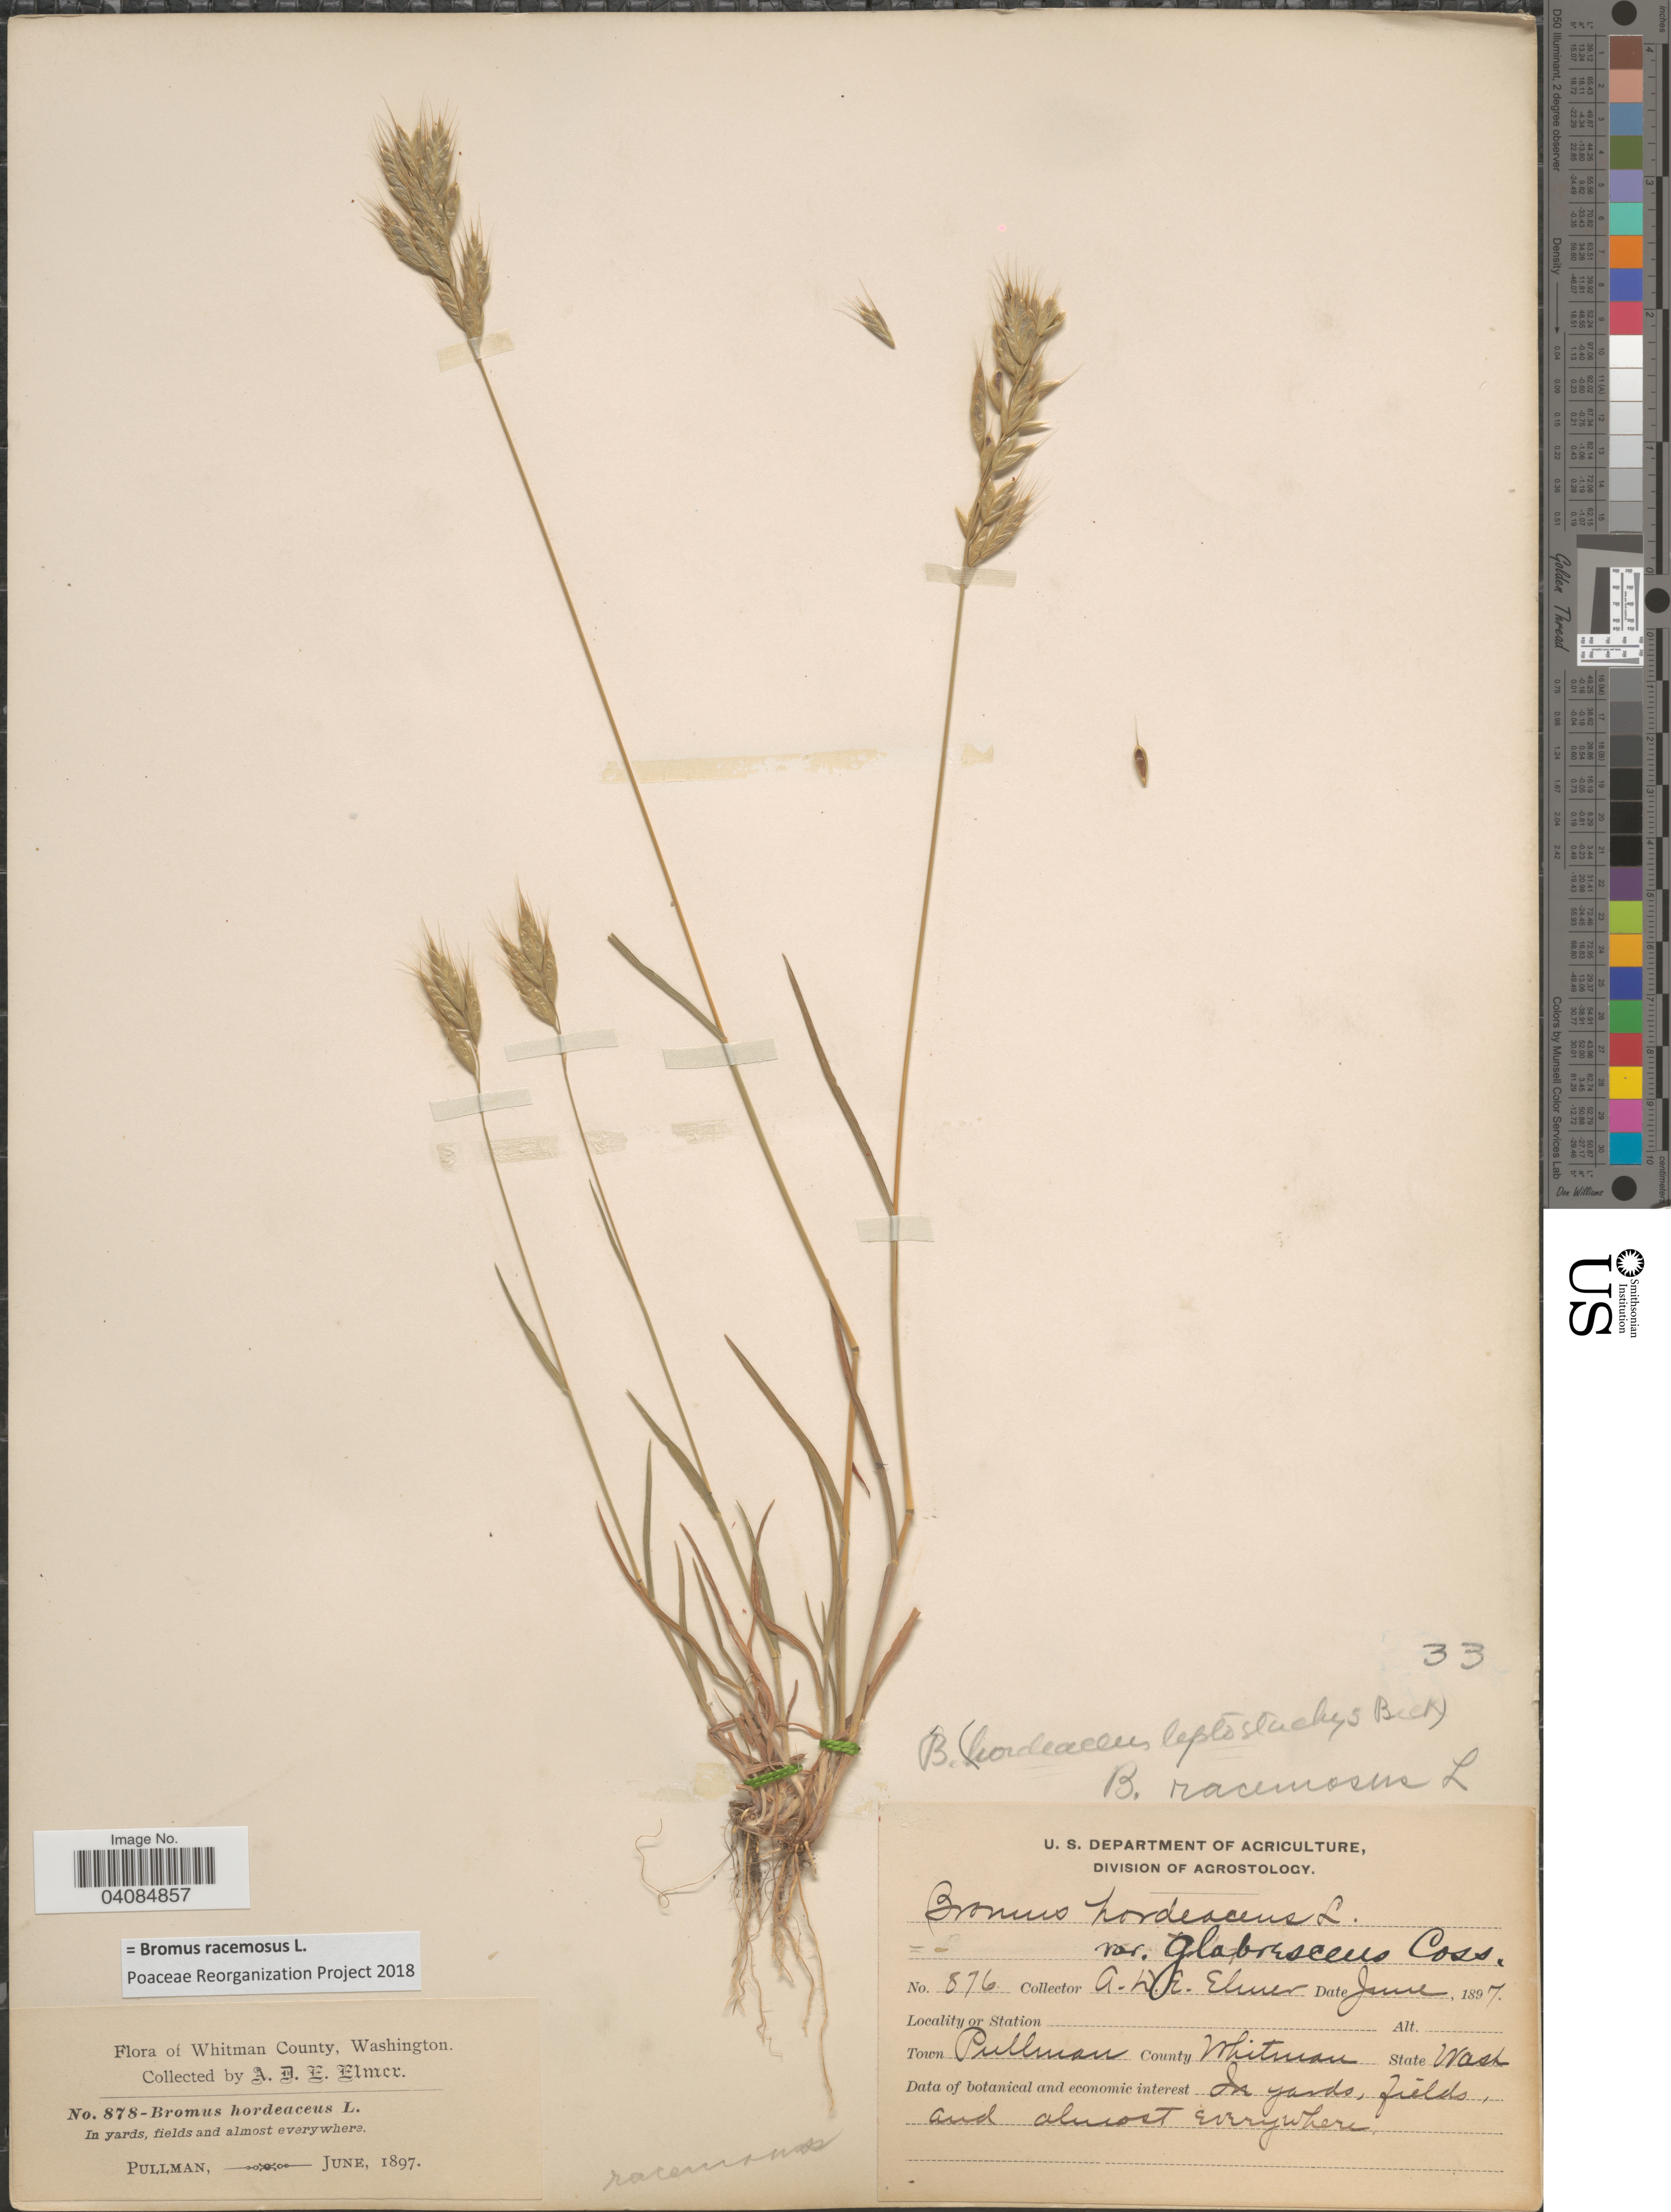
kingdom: Plantae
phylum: Tracheophyta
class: Liliopsida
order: Poales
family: Poaceae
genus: Bromus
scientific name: Bromus racemosus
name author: L.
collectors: A. D. E. Elmer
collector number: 876/878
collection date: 1897-06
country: United States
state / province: Washington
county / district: Whitman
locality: Whitman County. In yards, fields and almost everywhere. Town Pullman. County Whitman.